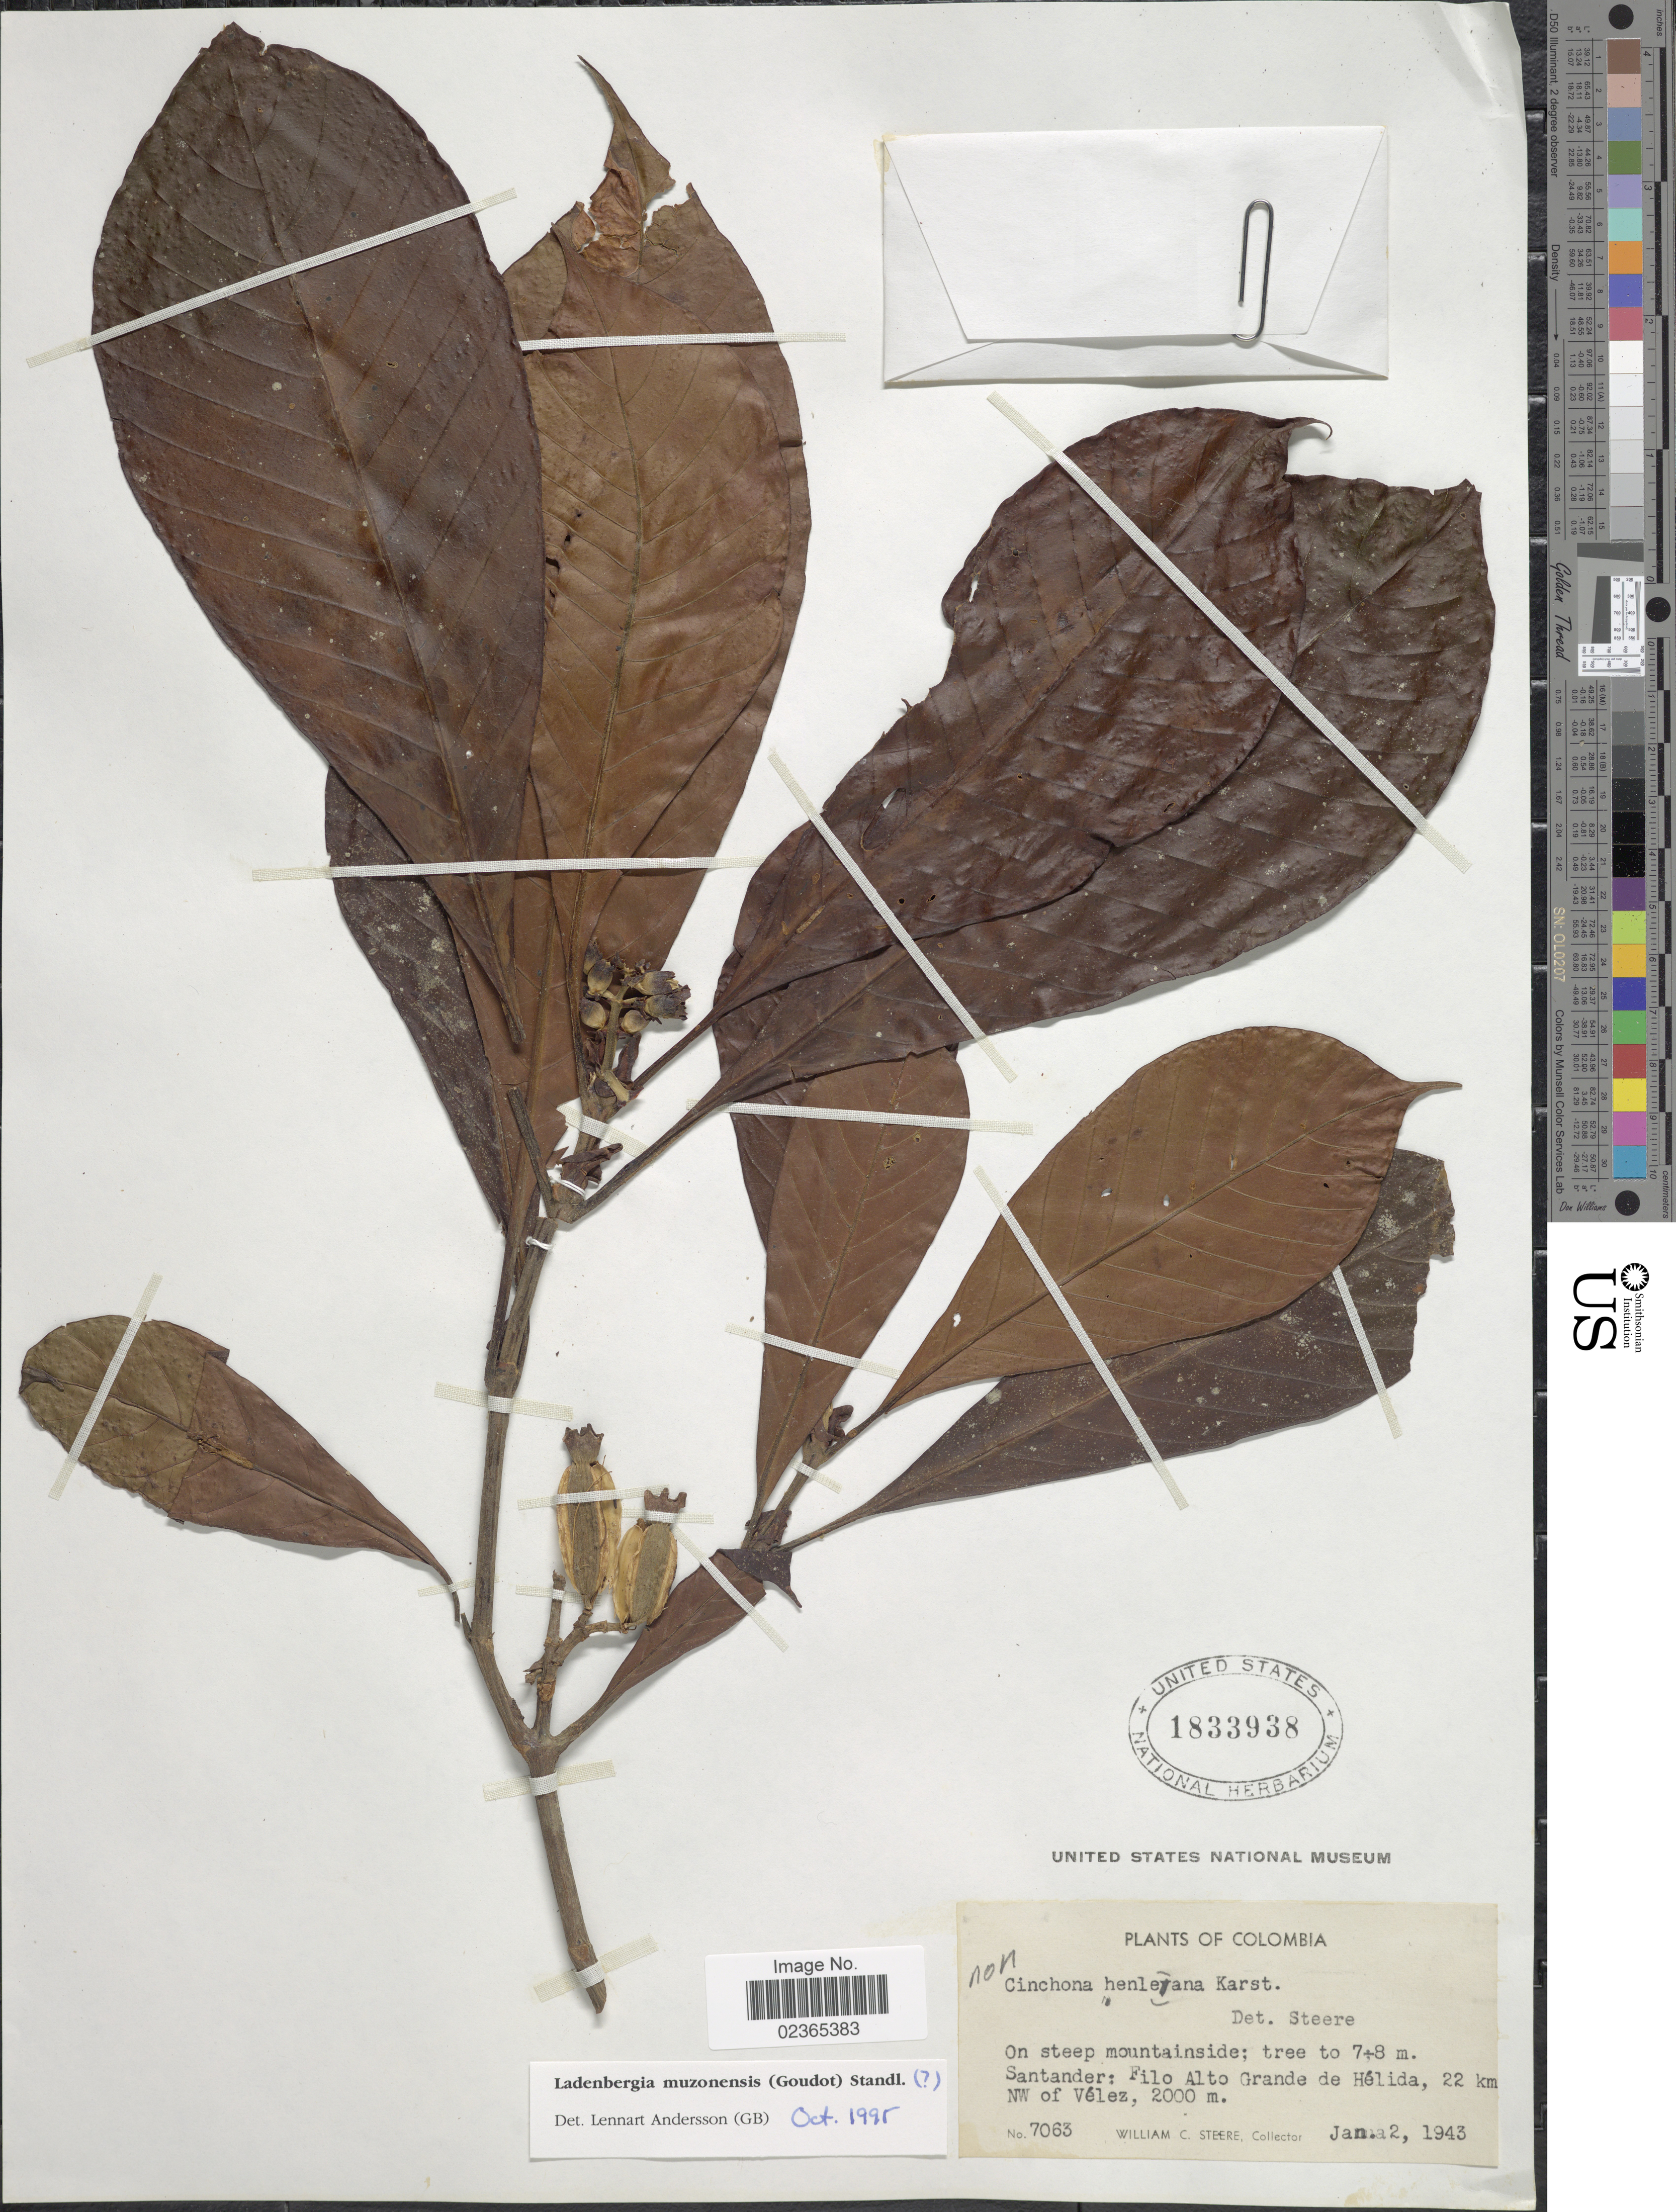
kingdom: Plantae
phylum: Tracheophyta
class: Magnoliopsida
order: Gentianales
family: Rubiaceae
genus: Ladenbergia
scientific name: Ladenbergia muzonensis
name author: (Goudot) Standl.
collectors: W. C. Steere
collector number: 7063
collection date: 1943-01-02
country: Colombia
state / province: Santander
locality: Filo Alto Grande de Helida, 22 km NW of Velez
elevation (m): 2000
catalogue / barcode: US 1833938